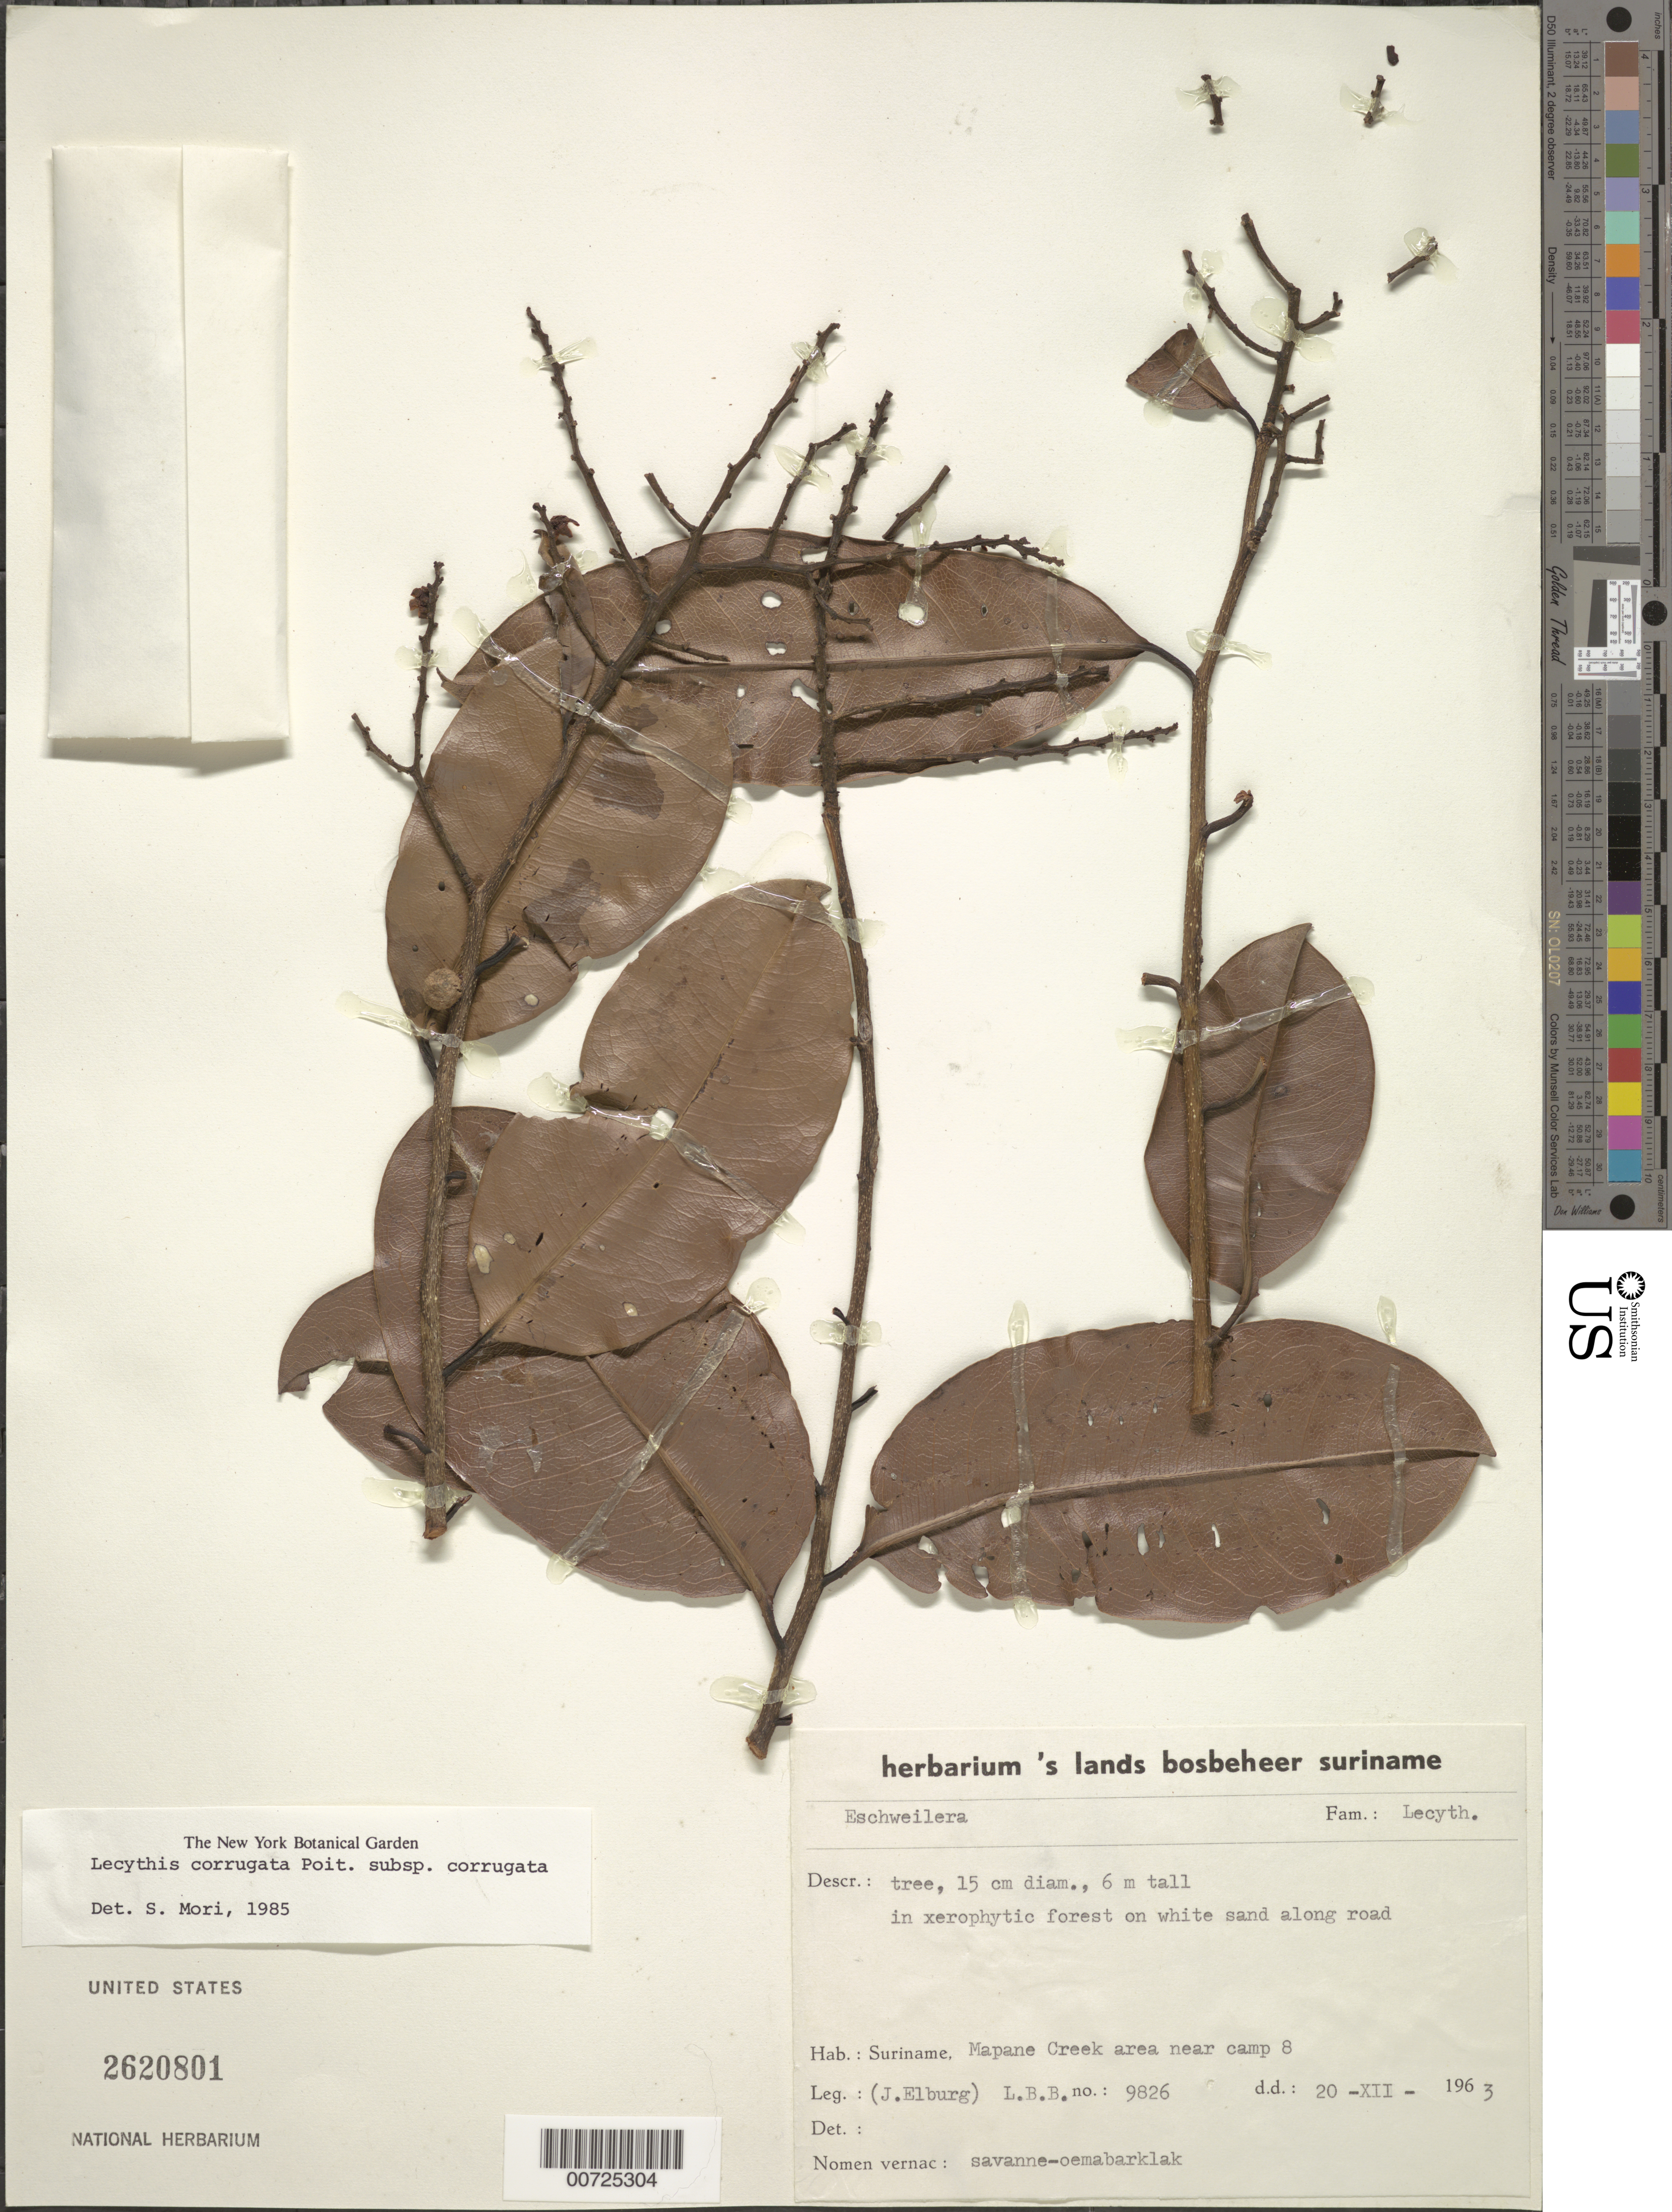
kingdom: Plantae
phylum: Tracheophyta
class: Magnoliopsida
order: Ericales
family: Lecythidaceae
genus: Lecythis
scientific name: Lecythis corrugata subsp. corrugata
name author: Poit.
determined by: Mori, Scott A.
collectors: J. Elburg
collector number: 9826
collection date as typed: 20-Dec-63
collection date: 1963-12-20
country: Suriname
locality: Jodensavanne-Mapane kreek area (Suriname R.), near Camp 8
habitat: Xerophytic forest on white sand along road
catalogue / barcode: US 2620801